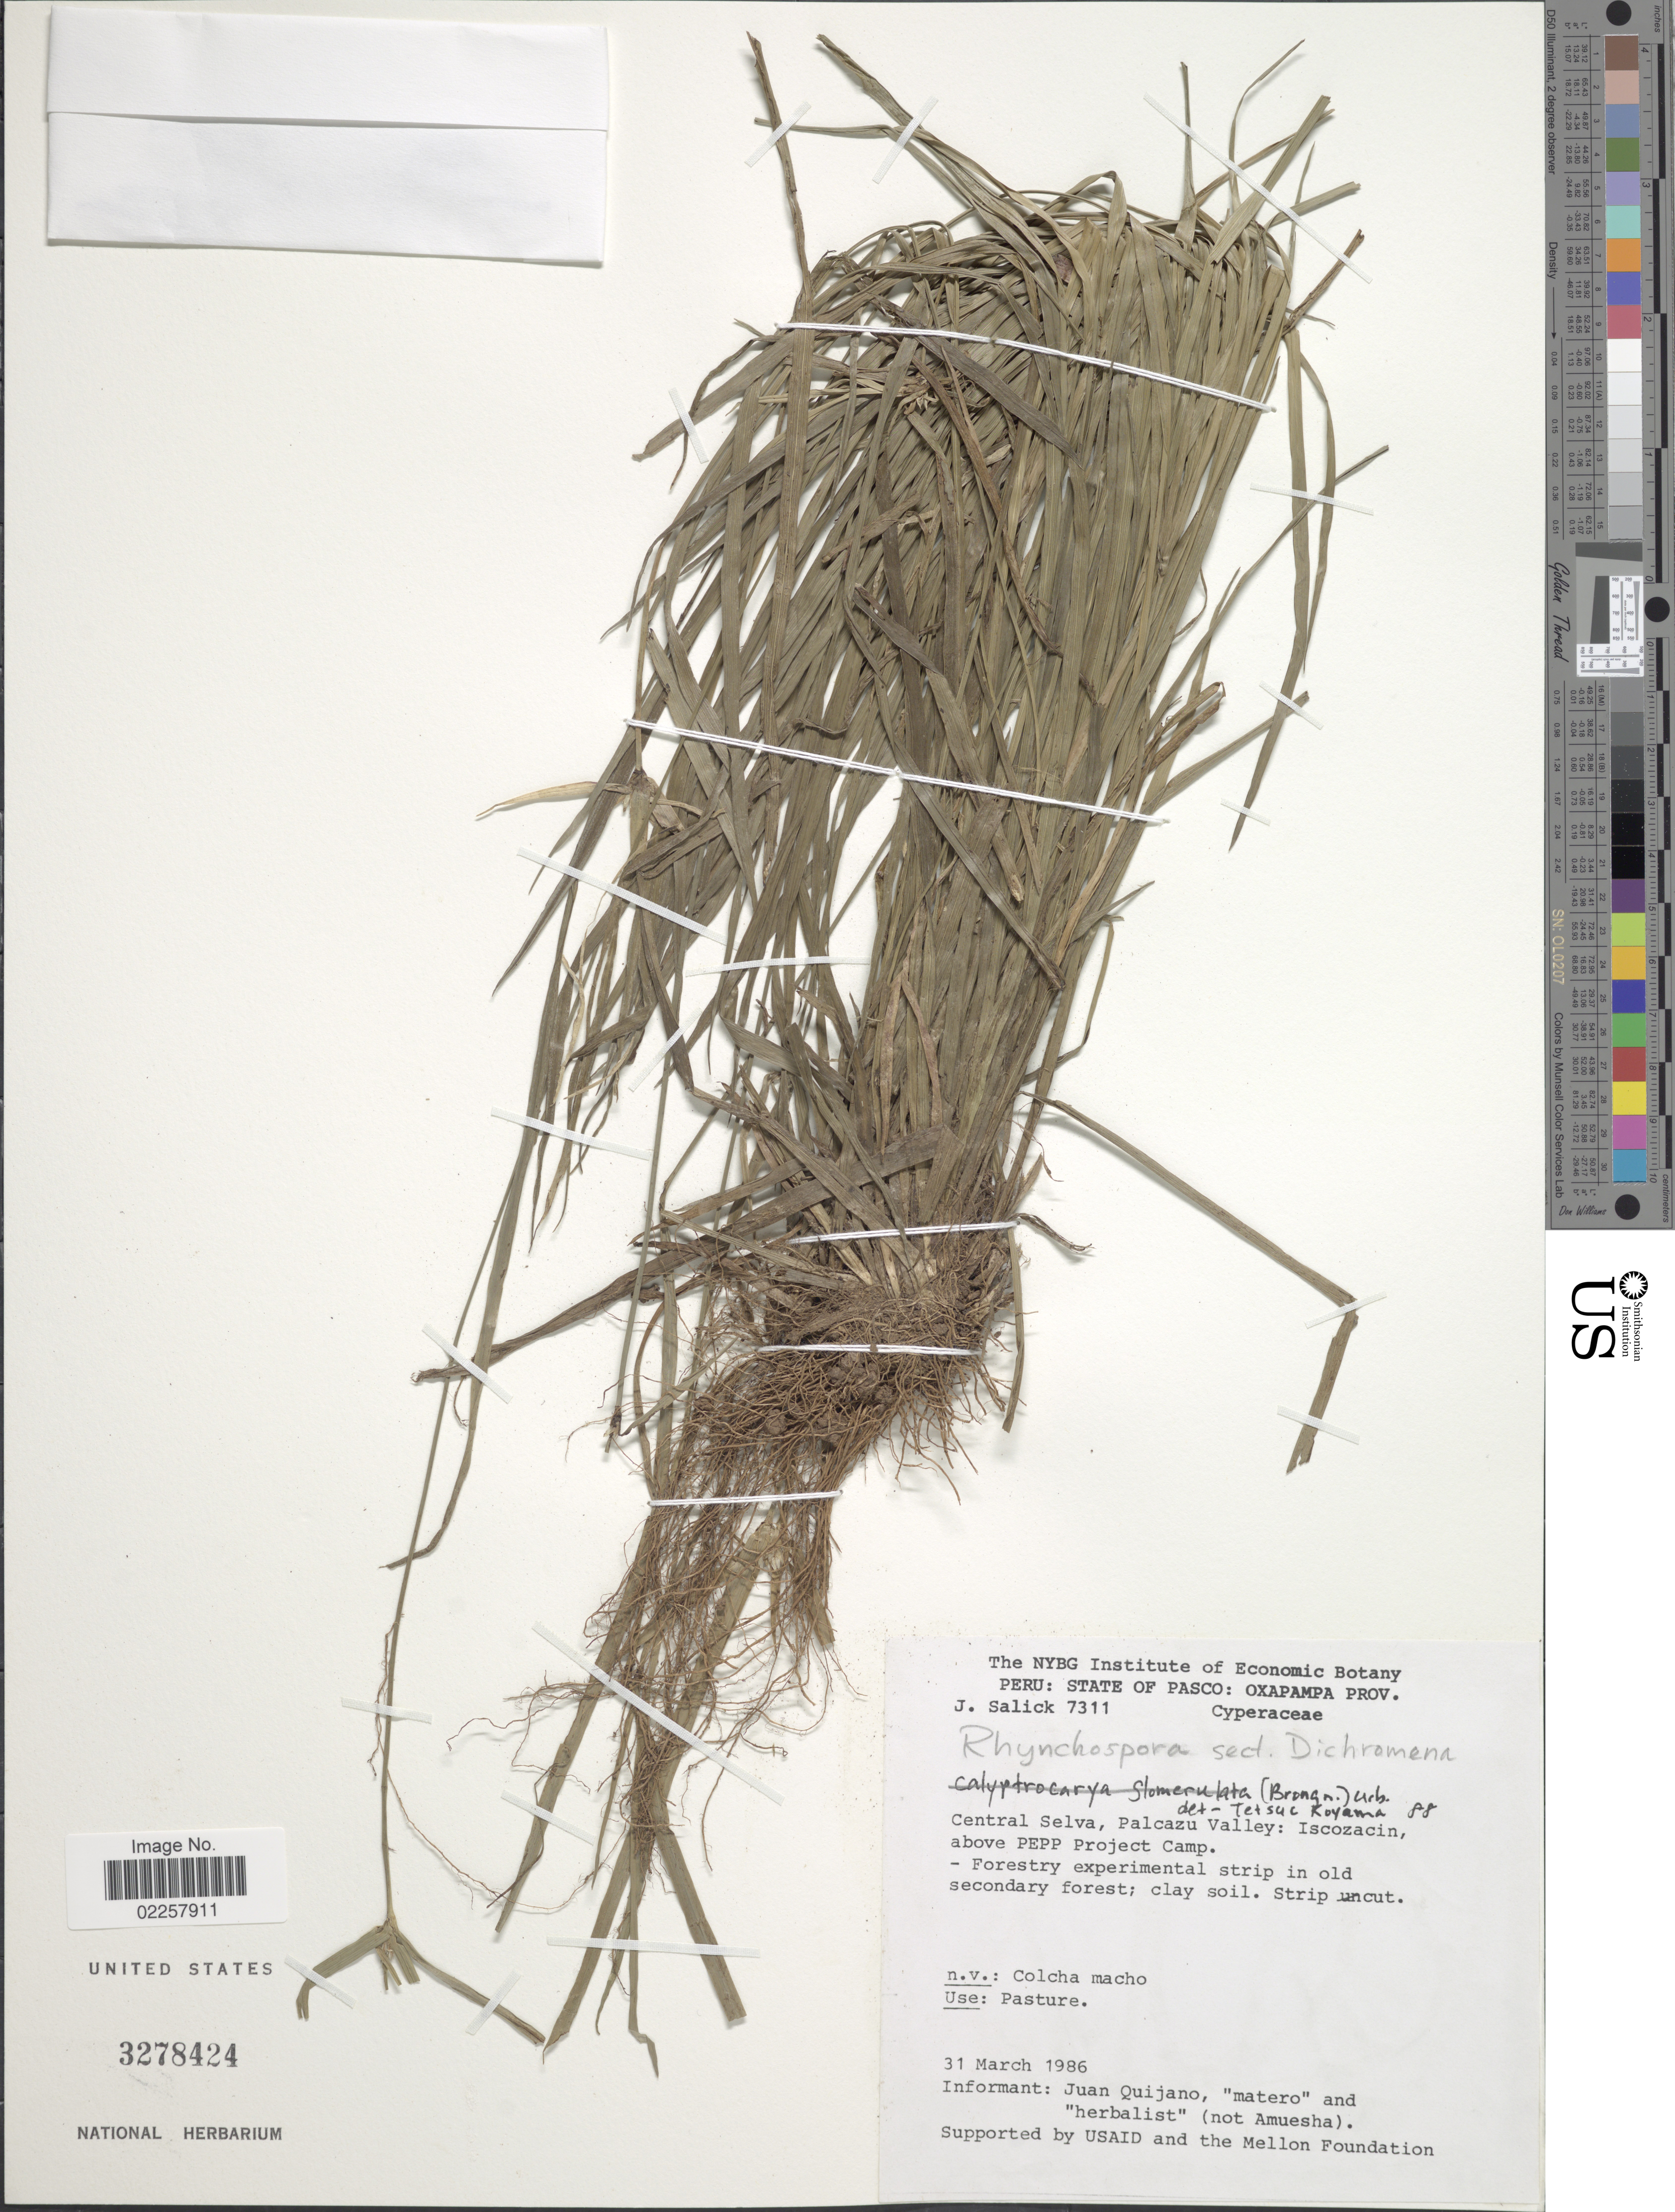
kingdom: Plantae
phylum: Tracheophyta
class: Liliopsida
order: Poales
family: Cyperaceae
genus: Rhynchospora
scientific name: Rhynchospora sp.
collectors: J. Salick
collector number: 7311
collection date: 1986-03-31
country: Peru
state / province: Pasco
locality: Peru: State of Pasco: Oxapampa Prov., Central Selva, Palcazu Valley: Iscozacin above PEPP Project Camp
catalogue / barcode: US 3278424